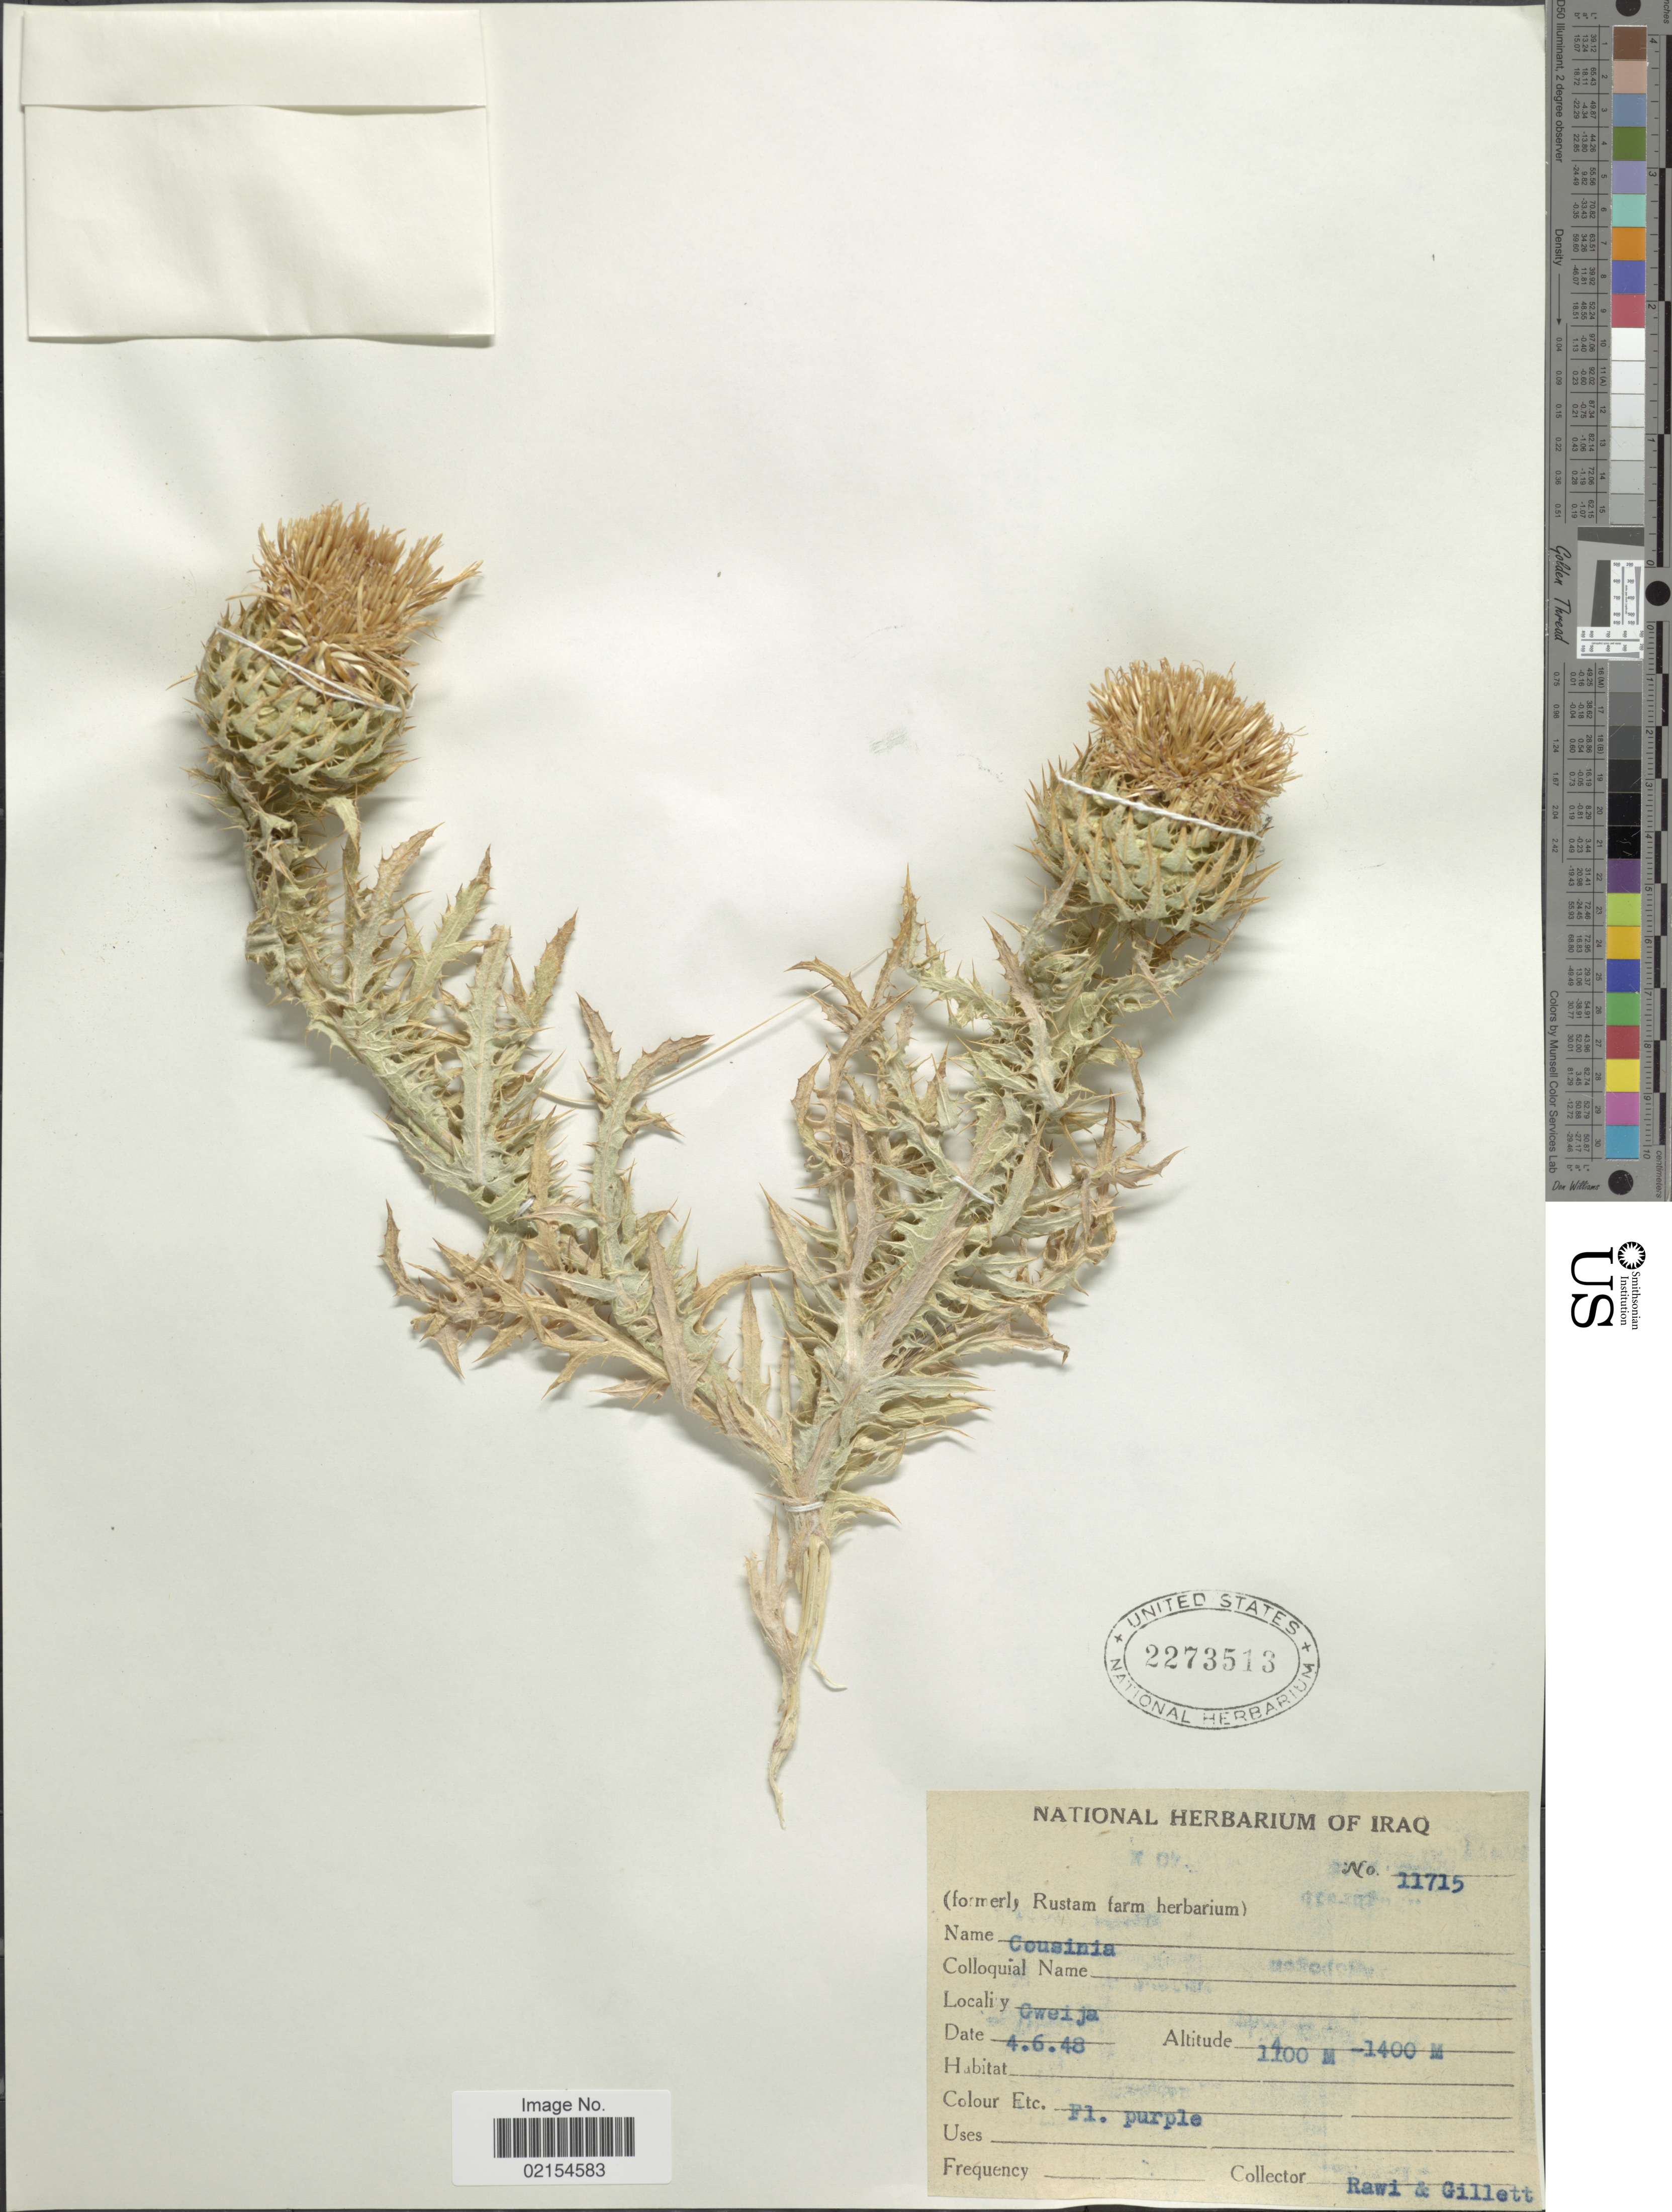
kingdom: Plantae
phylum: Tracheophyta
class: Magnoliopsida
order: Asterales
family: Asteraceae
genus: Cousinia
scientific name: Cousinia sp.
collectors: -. Rawi & Gillett, --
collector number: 11715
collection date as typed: Transcribed d/m/y: 4/6/48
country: Iraq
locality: Gweija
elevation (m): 1100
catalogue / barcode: US 2273513